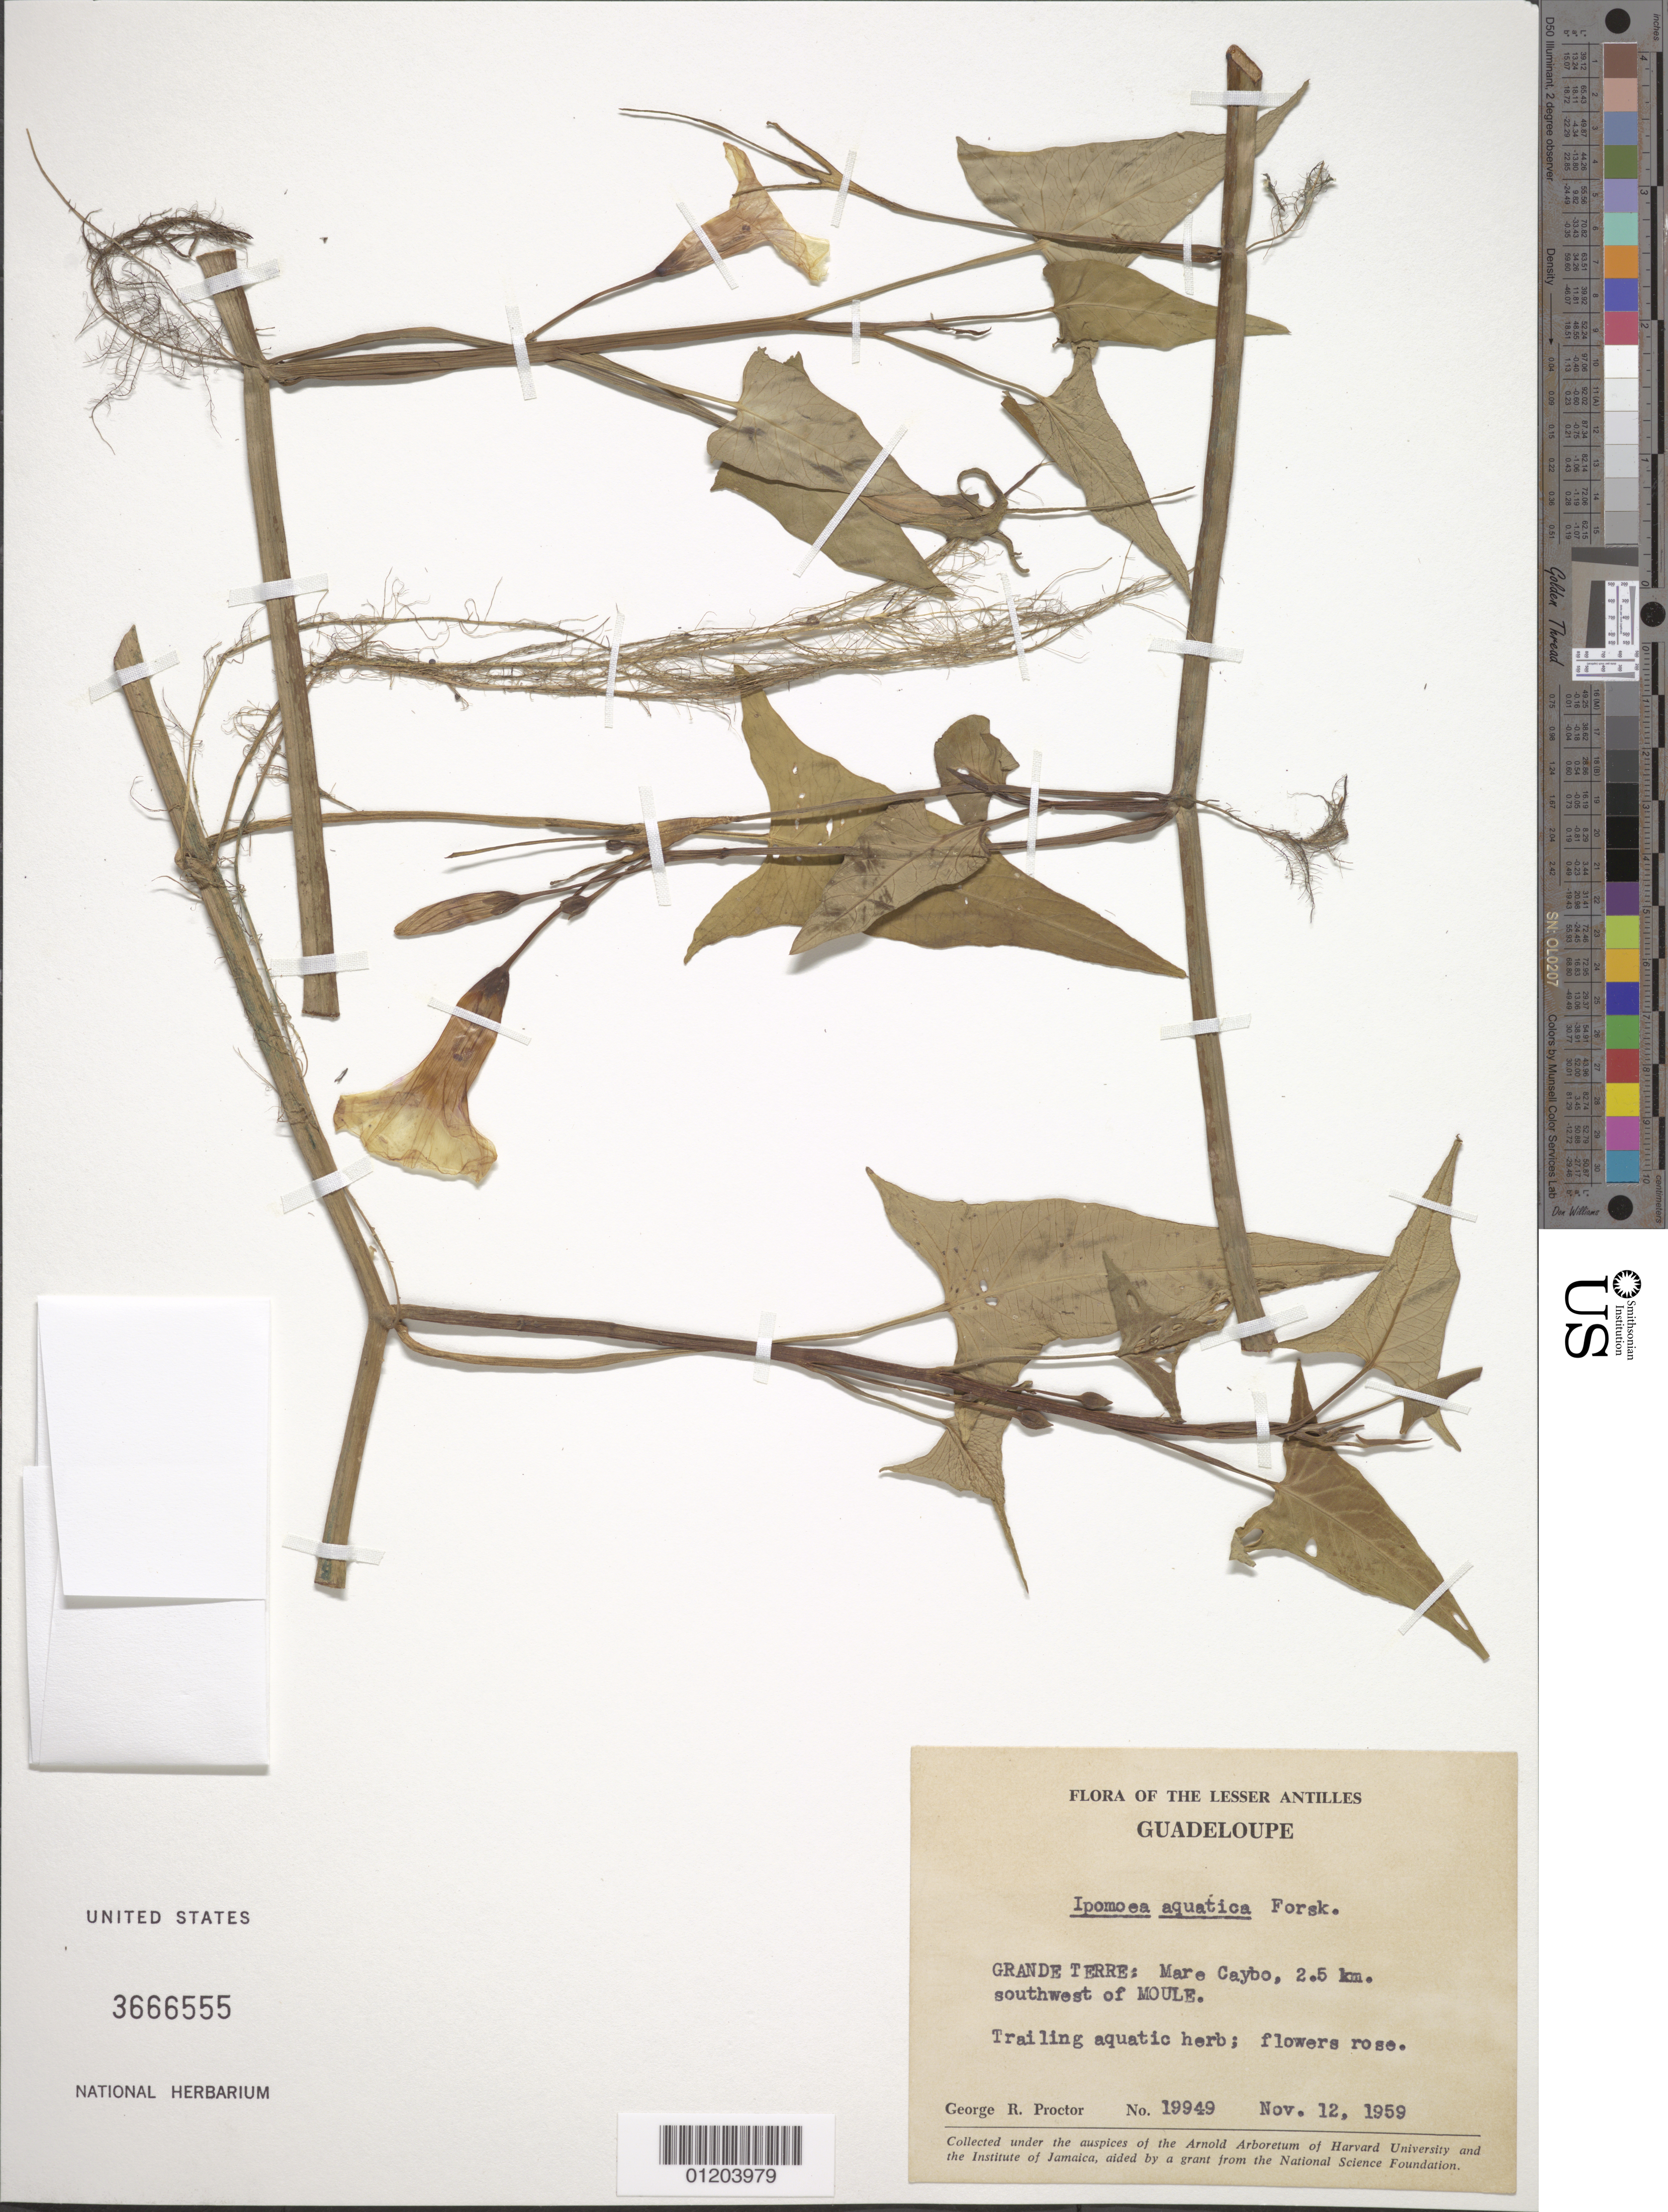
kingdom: Plantae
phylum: Tracheophyta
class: Magnoliopsida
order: Solanales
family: Convolvulaceae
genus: Ipomoea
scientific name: Ipomoea aquatica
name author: Forssk.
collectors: G. R. Proctor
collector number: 19949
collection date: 1959-11-12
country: Guadeloupe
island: Basse-Terre I.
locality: Mare Caybo, 2.5 km SW of Moule.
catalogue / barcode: US 3666555